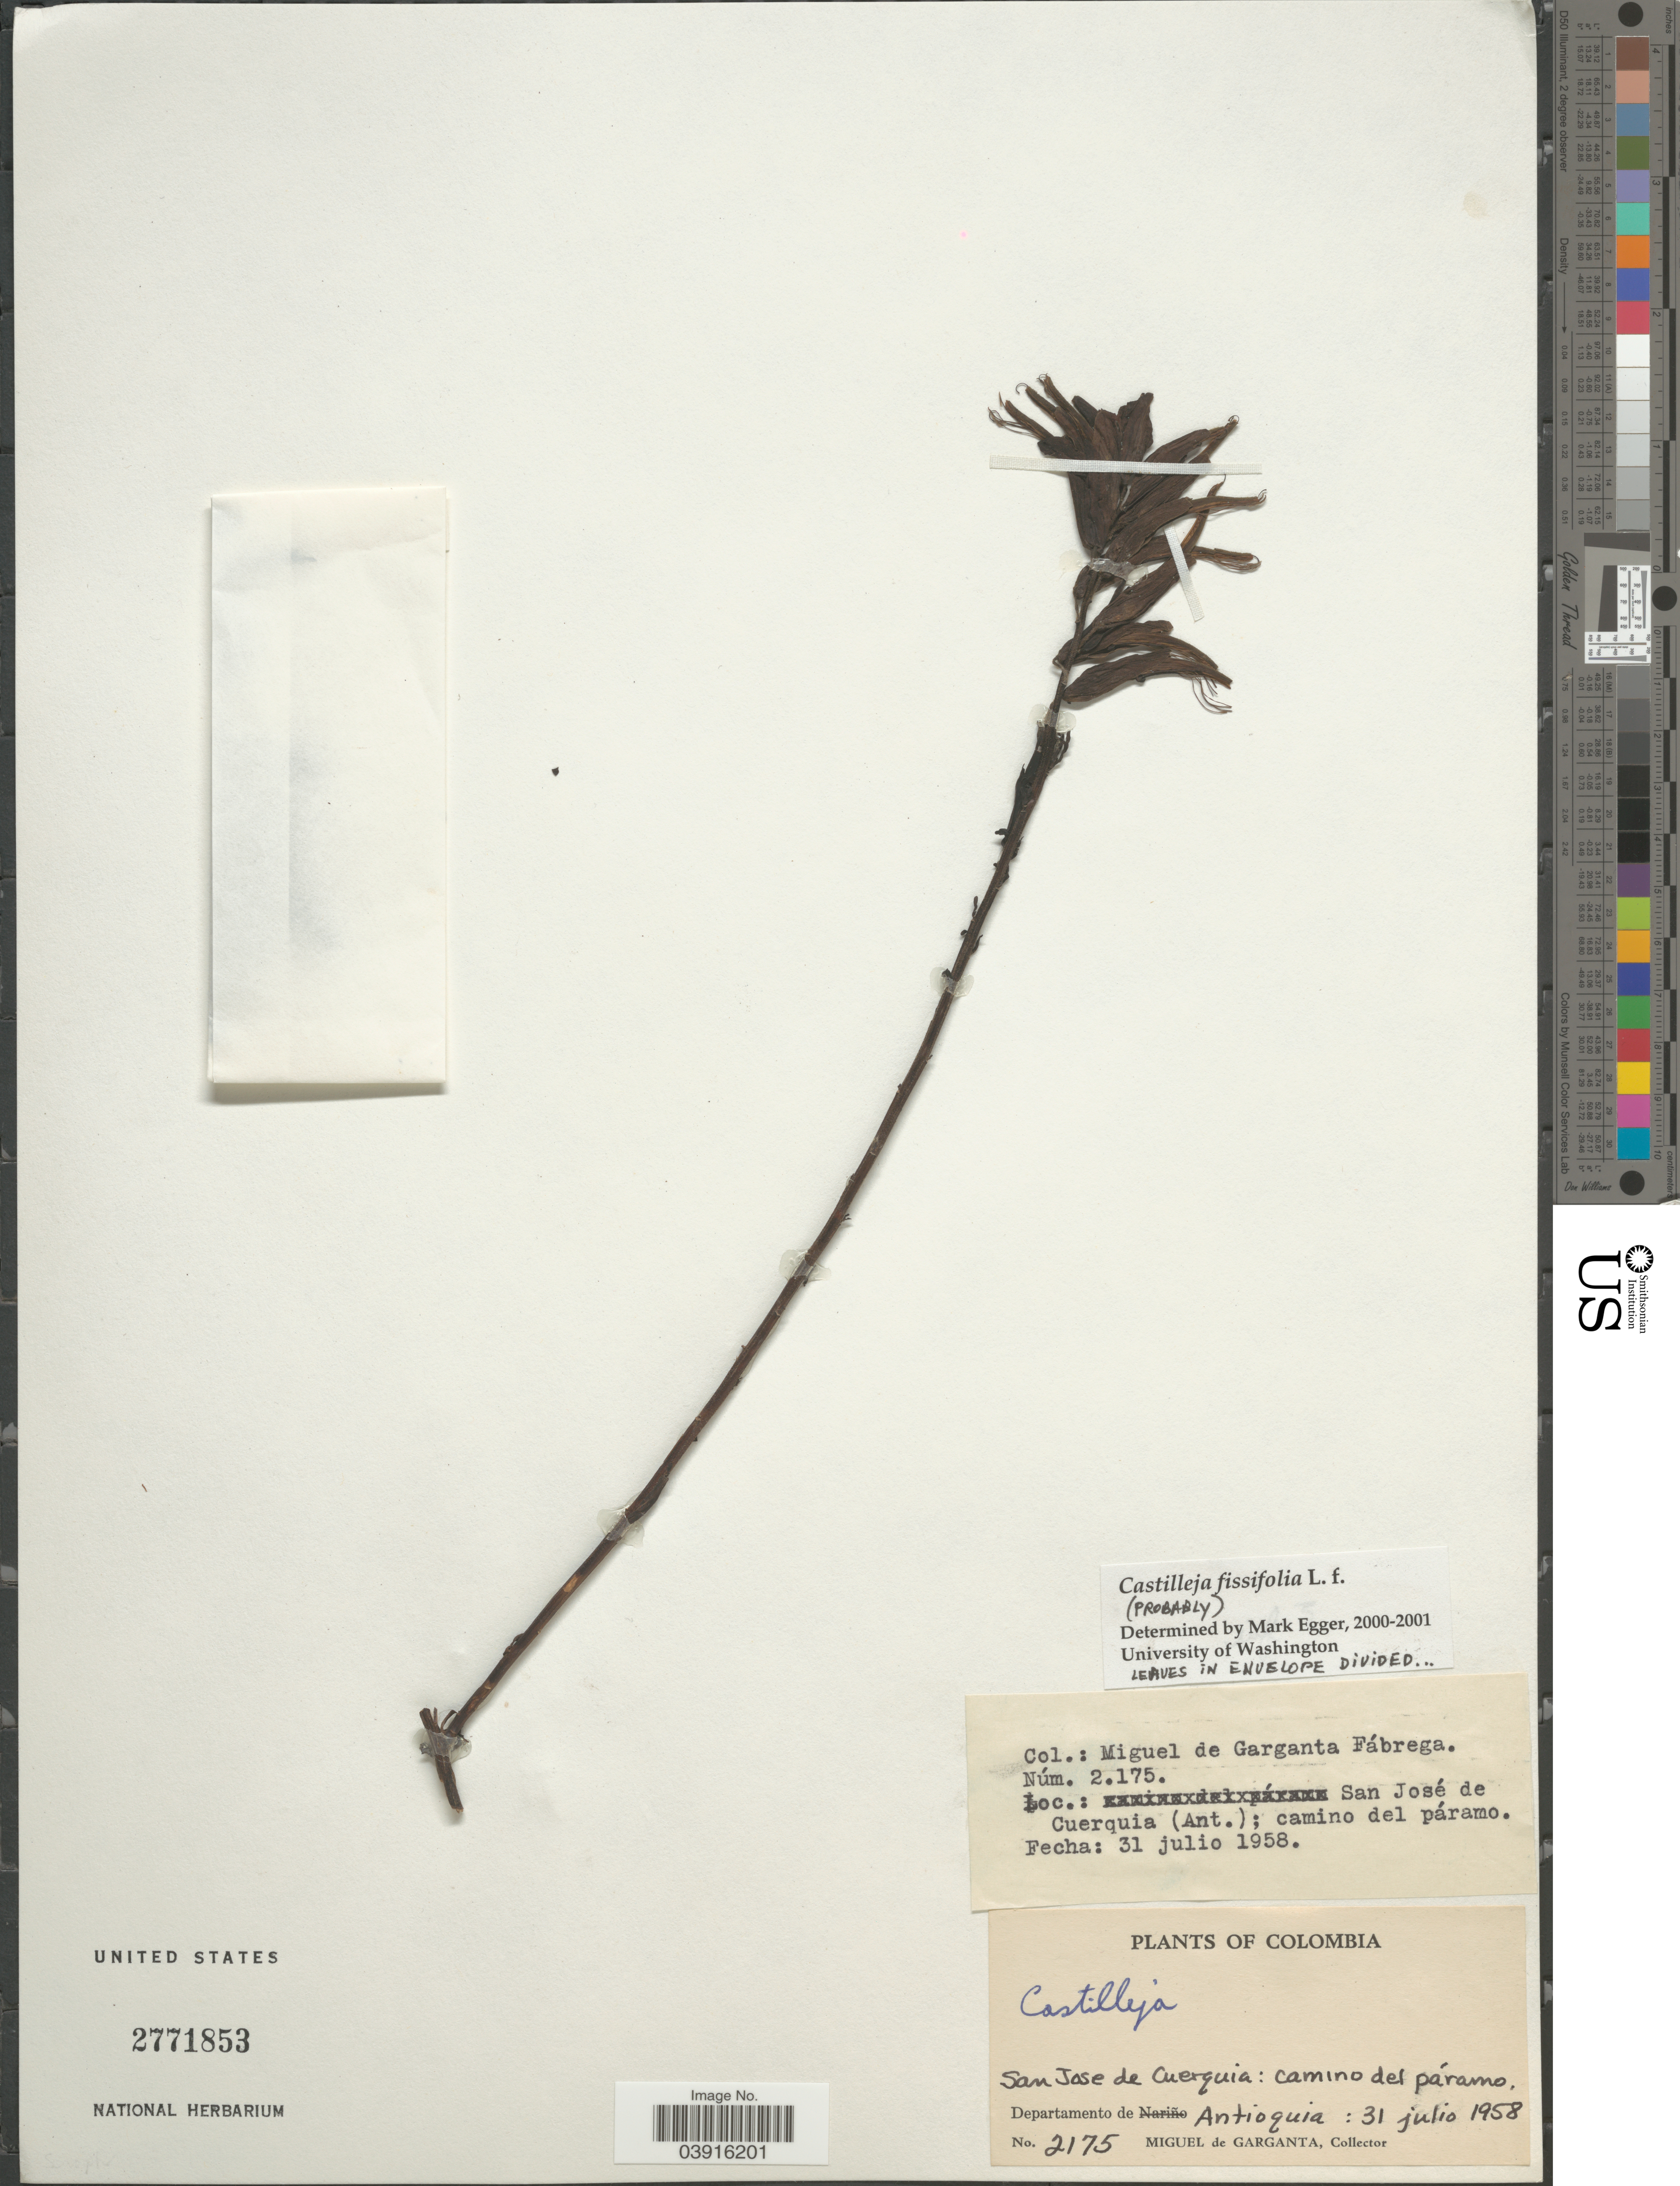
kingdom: Plantae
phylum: Tracheophyta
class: Magnoliopsida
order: Lamiales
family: Orobanchaceae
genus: Castilleja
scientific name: Castilleja fissifolia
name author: L. f.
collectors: M. Garganta-Fábrega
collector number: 2175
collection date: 1958-07-31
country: Colombia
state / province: Antioquia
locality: San José de Cuerquia (Ant.); camino del páramo. Departamento de Antioquia.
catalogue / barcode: US 2771853